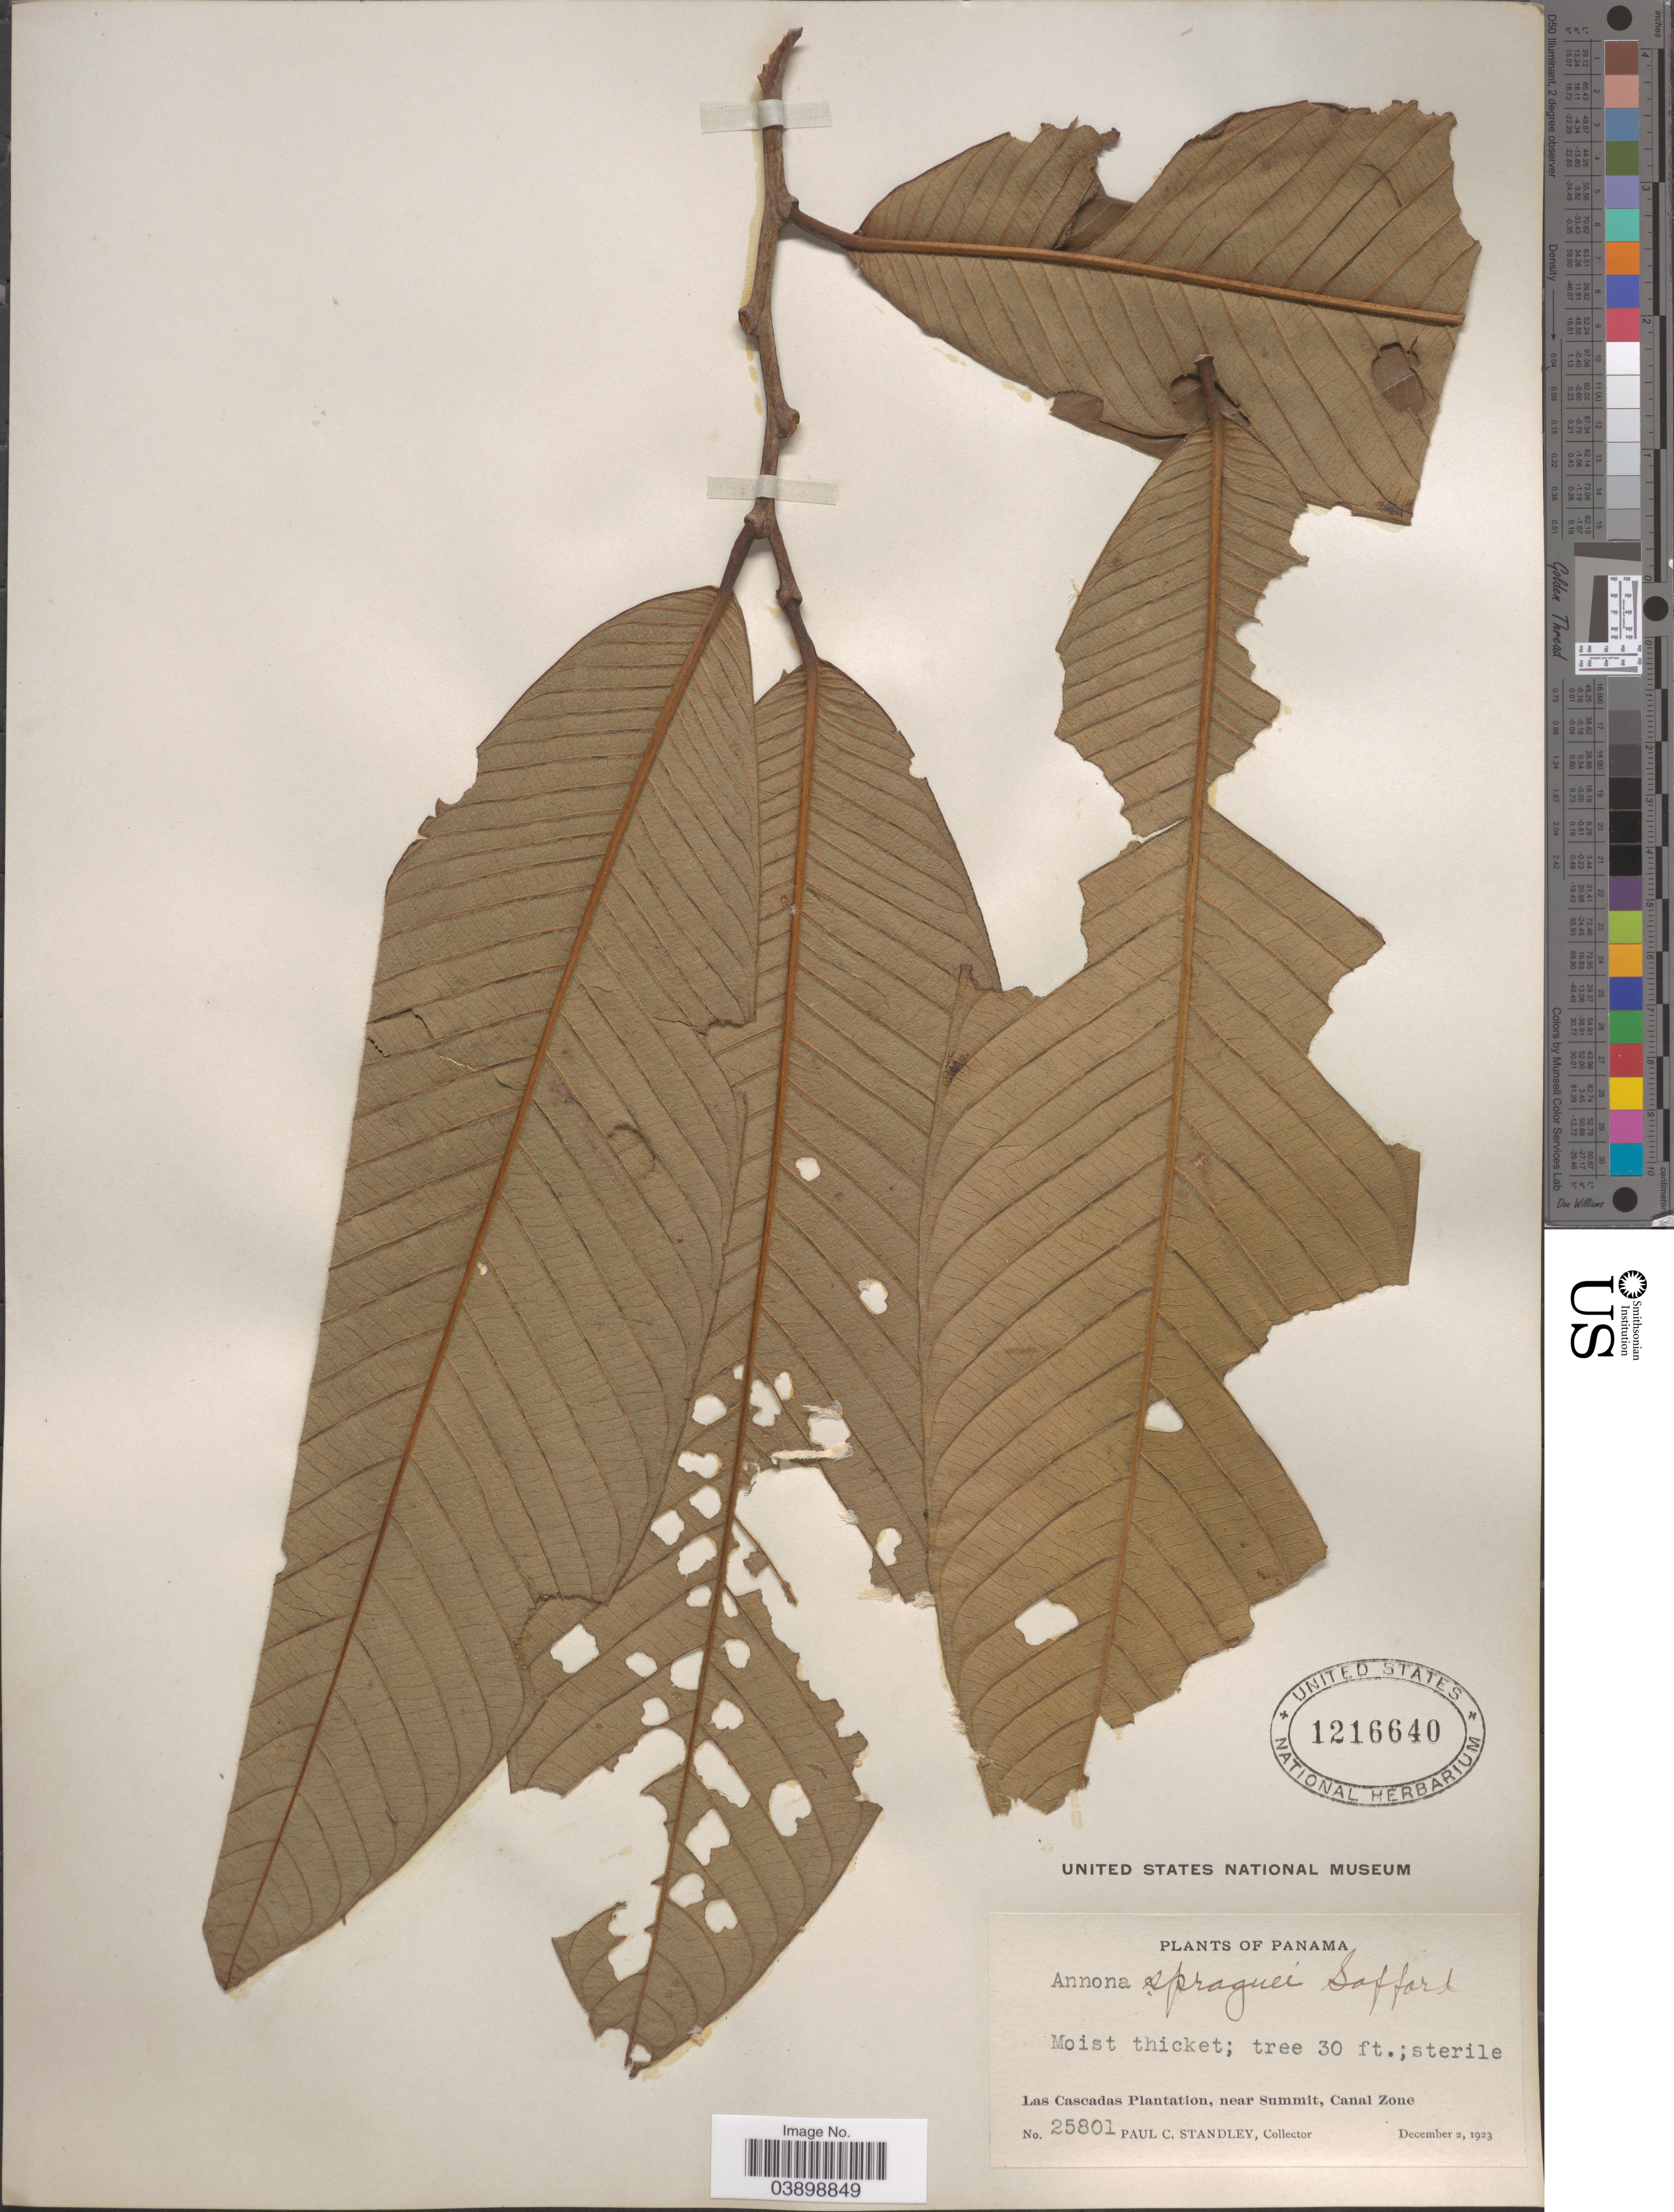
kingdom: Plantae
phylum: Tracheophyta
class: Magnoliopsida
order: Magnoliales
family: Annonaceae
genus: Annona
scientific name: Annona spraguei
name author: Saff.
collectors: P. C. Standley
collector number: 25801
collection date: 1923-12-02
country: Panama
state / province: Colón / Panamá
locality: Las Cascadas Plantation, near Summit, Canal Zone.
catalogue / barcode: US 1216640